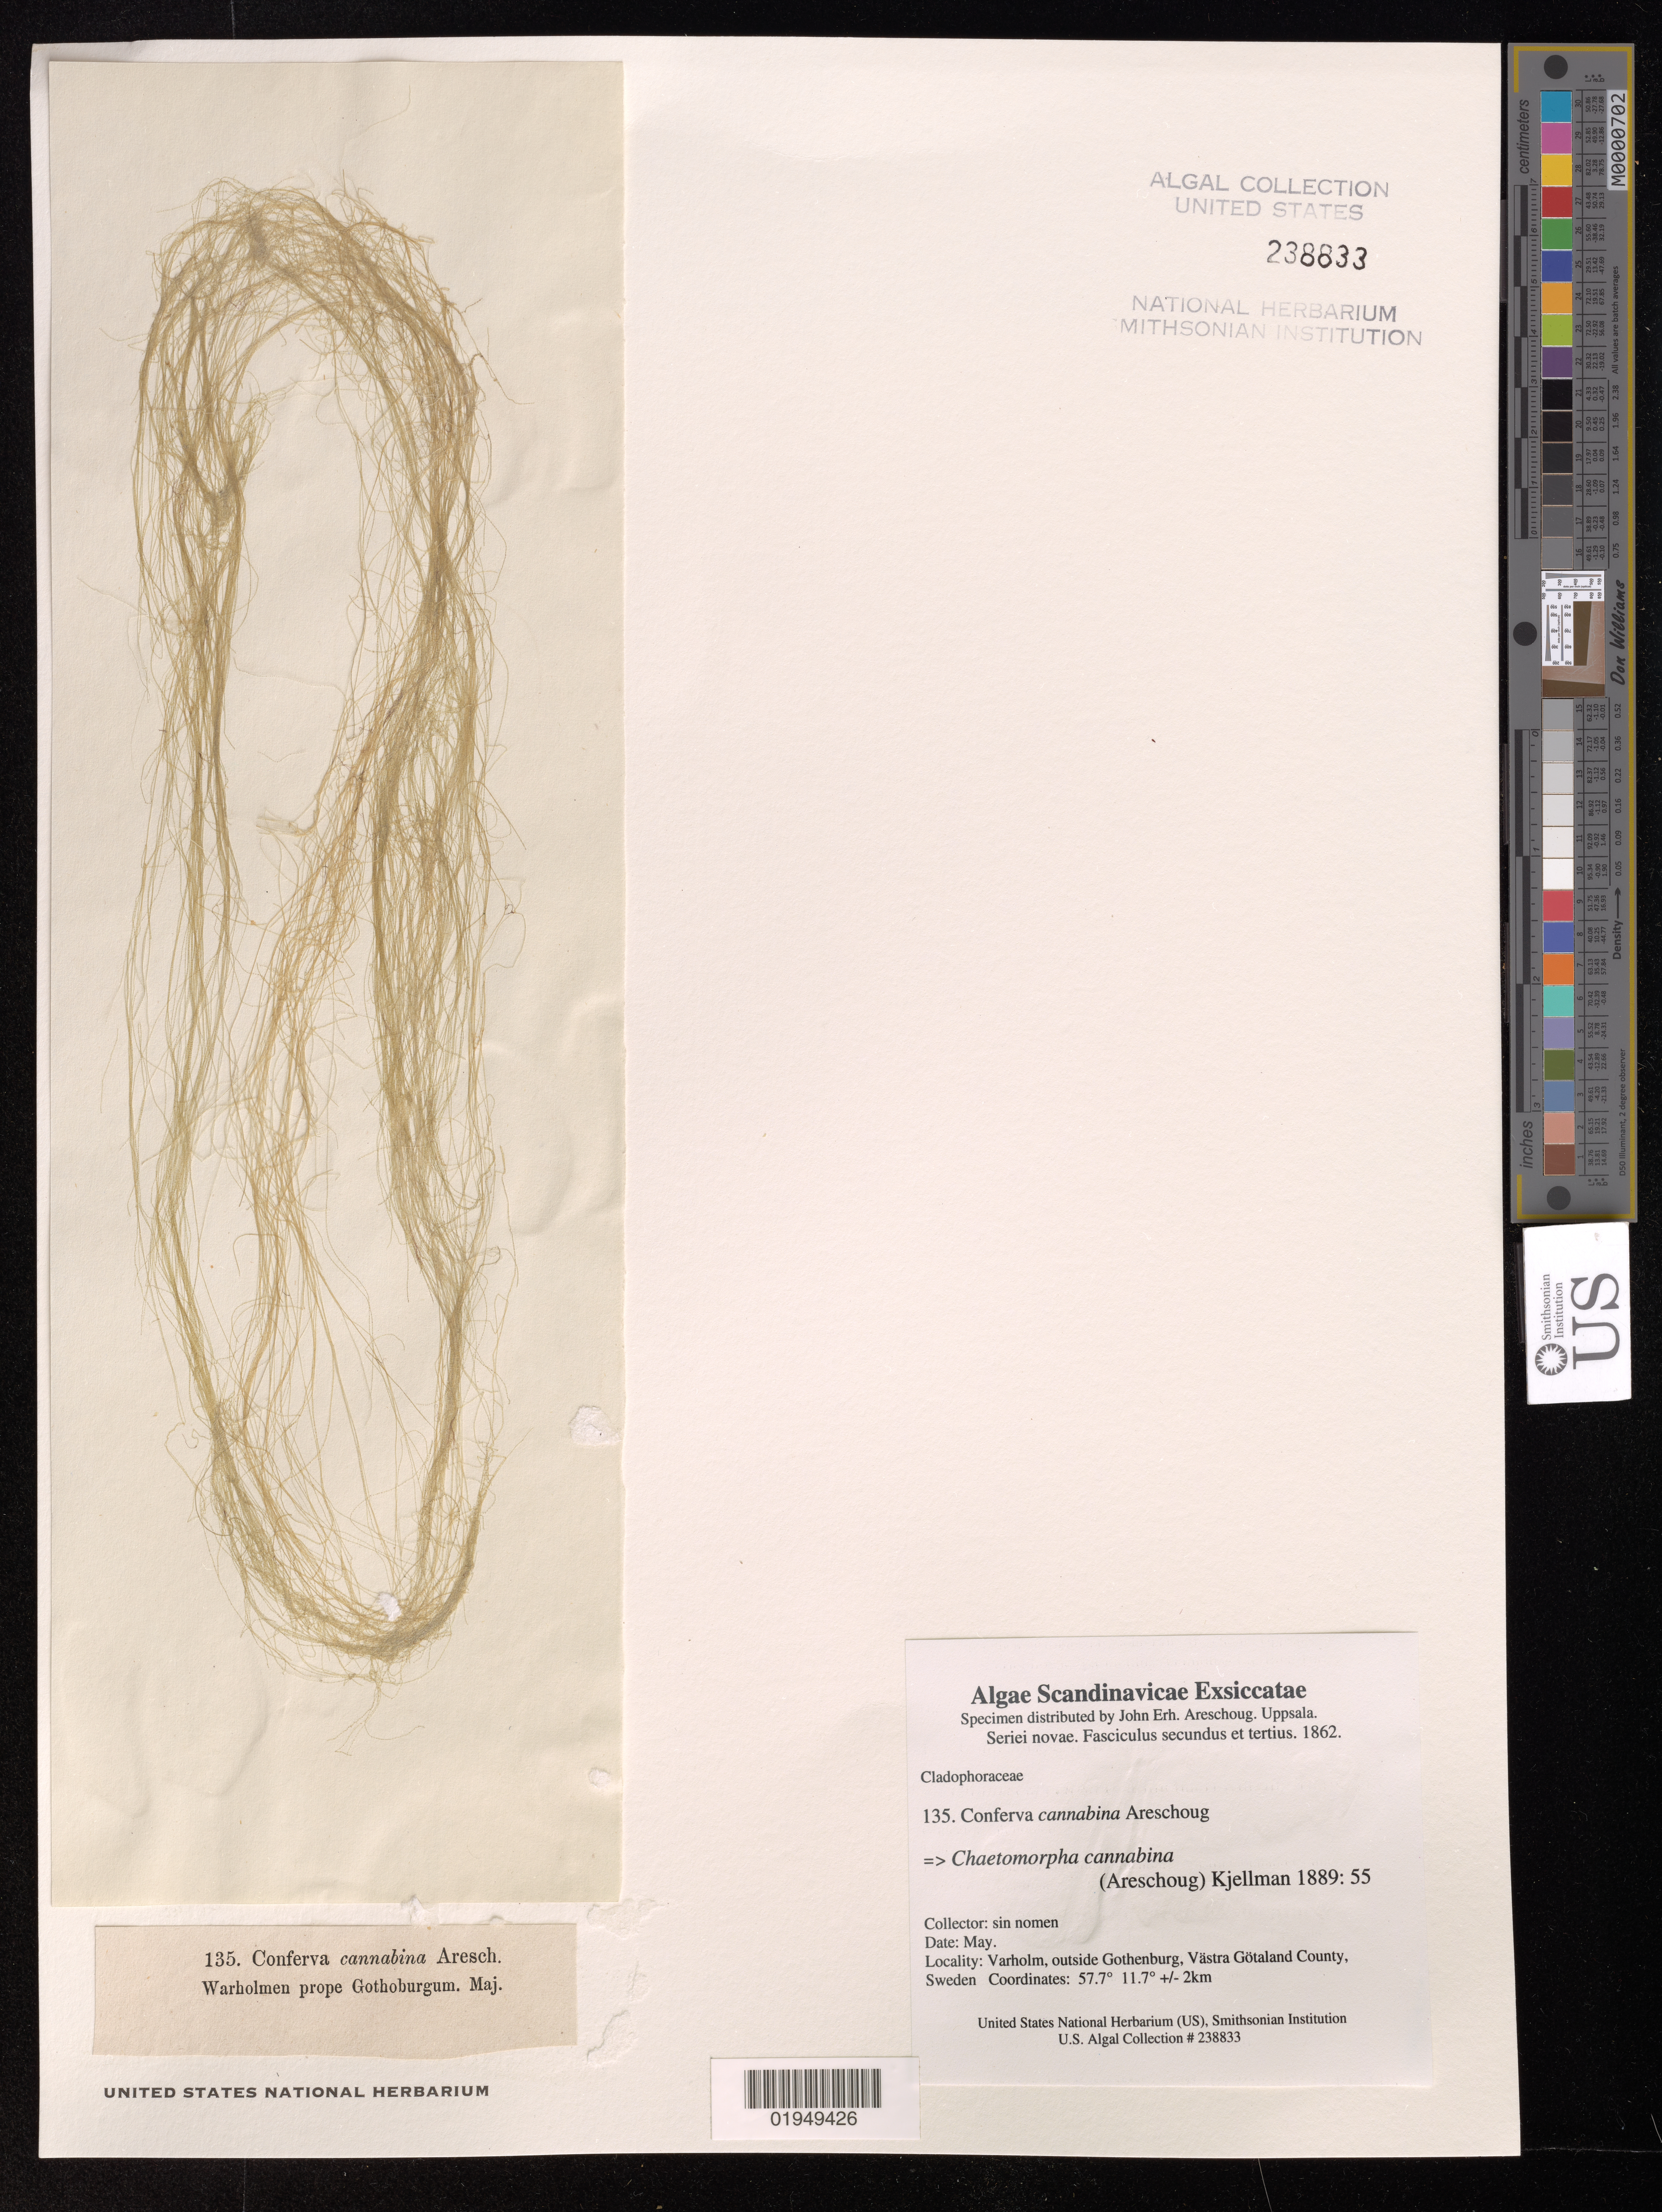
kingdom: Plantae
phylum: Chlorophyta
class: Ulvophyceae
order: Cladophorales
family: Cladophoraceae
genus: Chaetomorpha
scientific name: Chaetomorpha cannabina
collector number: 135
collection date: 1862-05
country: Sweden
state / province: Västra Götaland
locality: Varholm, outside Gothenburg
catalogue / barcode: US 238833